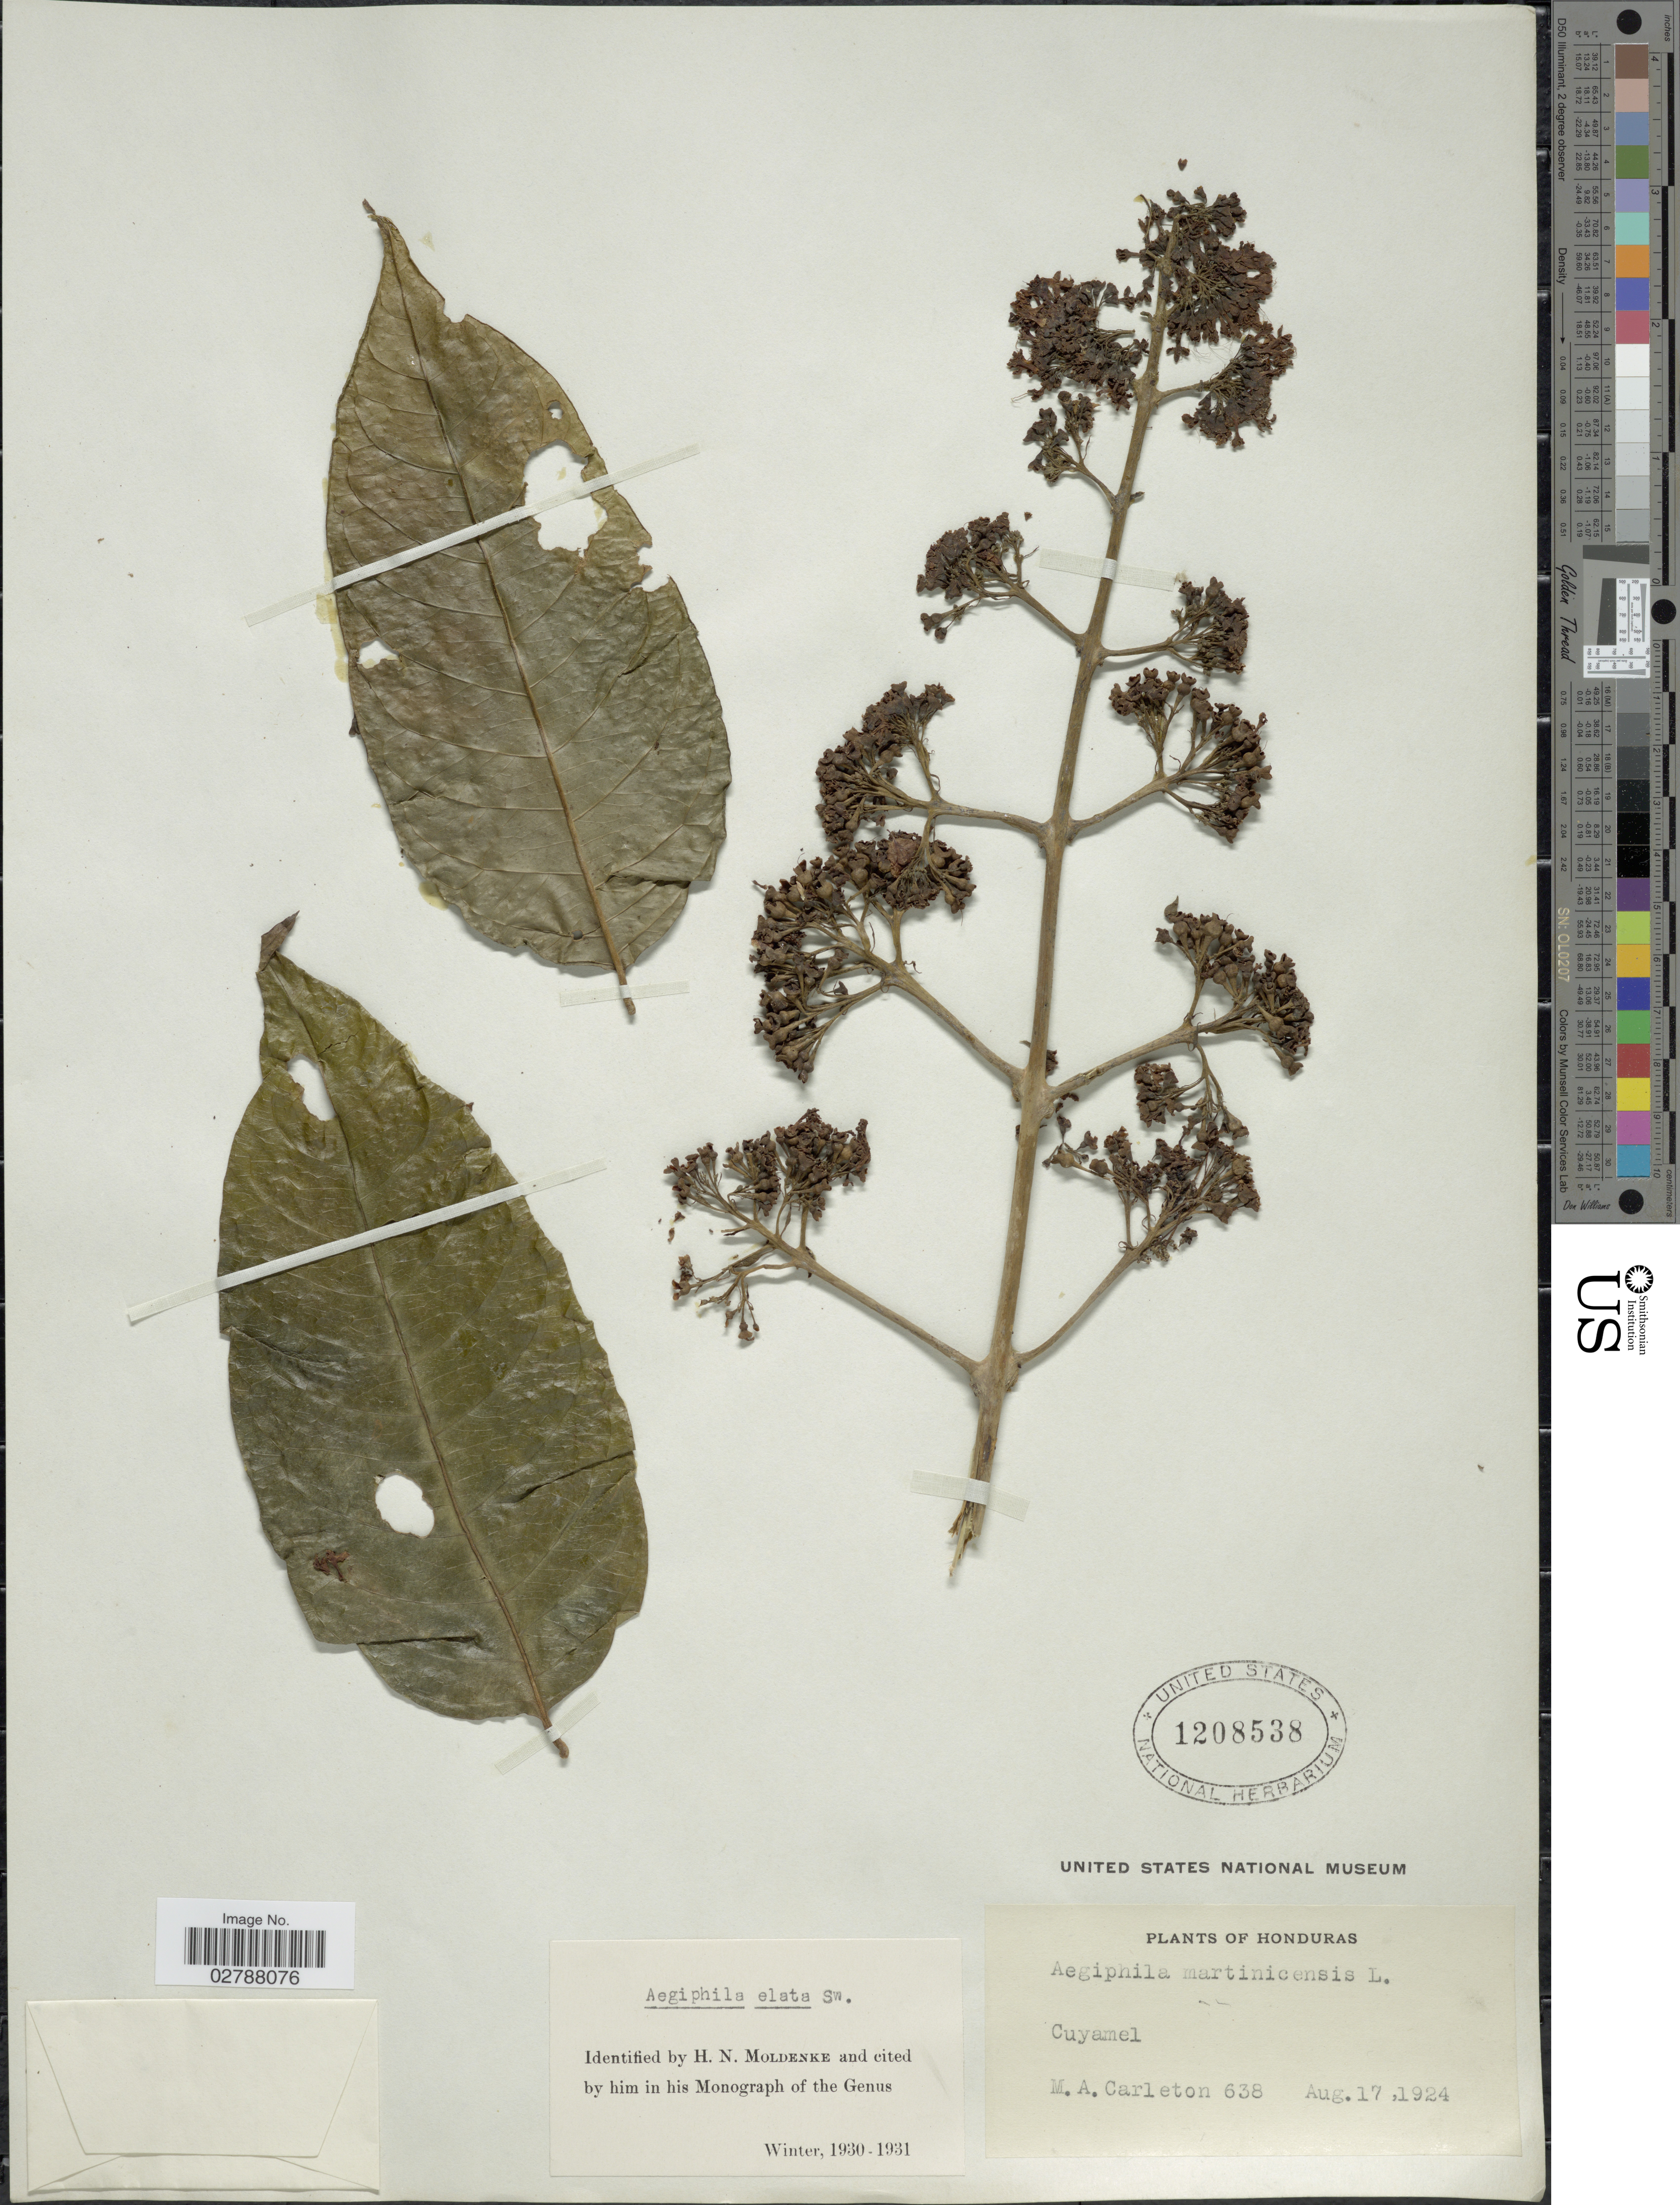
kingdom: Plantae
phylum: Tracheophyta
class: Magnoliopsida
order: Lamiales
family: Lamiaceae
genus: Aegiphila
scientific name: Aegiphila elata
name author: Sw.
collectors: M. A. Carleton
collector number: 638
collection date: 1924-08-17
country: Honduras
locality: Cuyamel.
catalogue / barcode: US 1208538